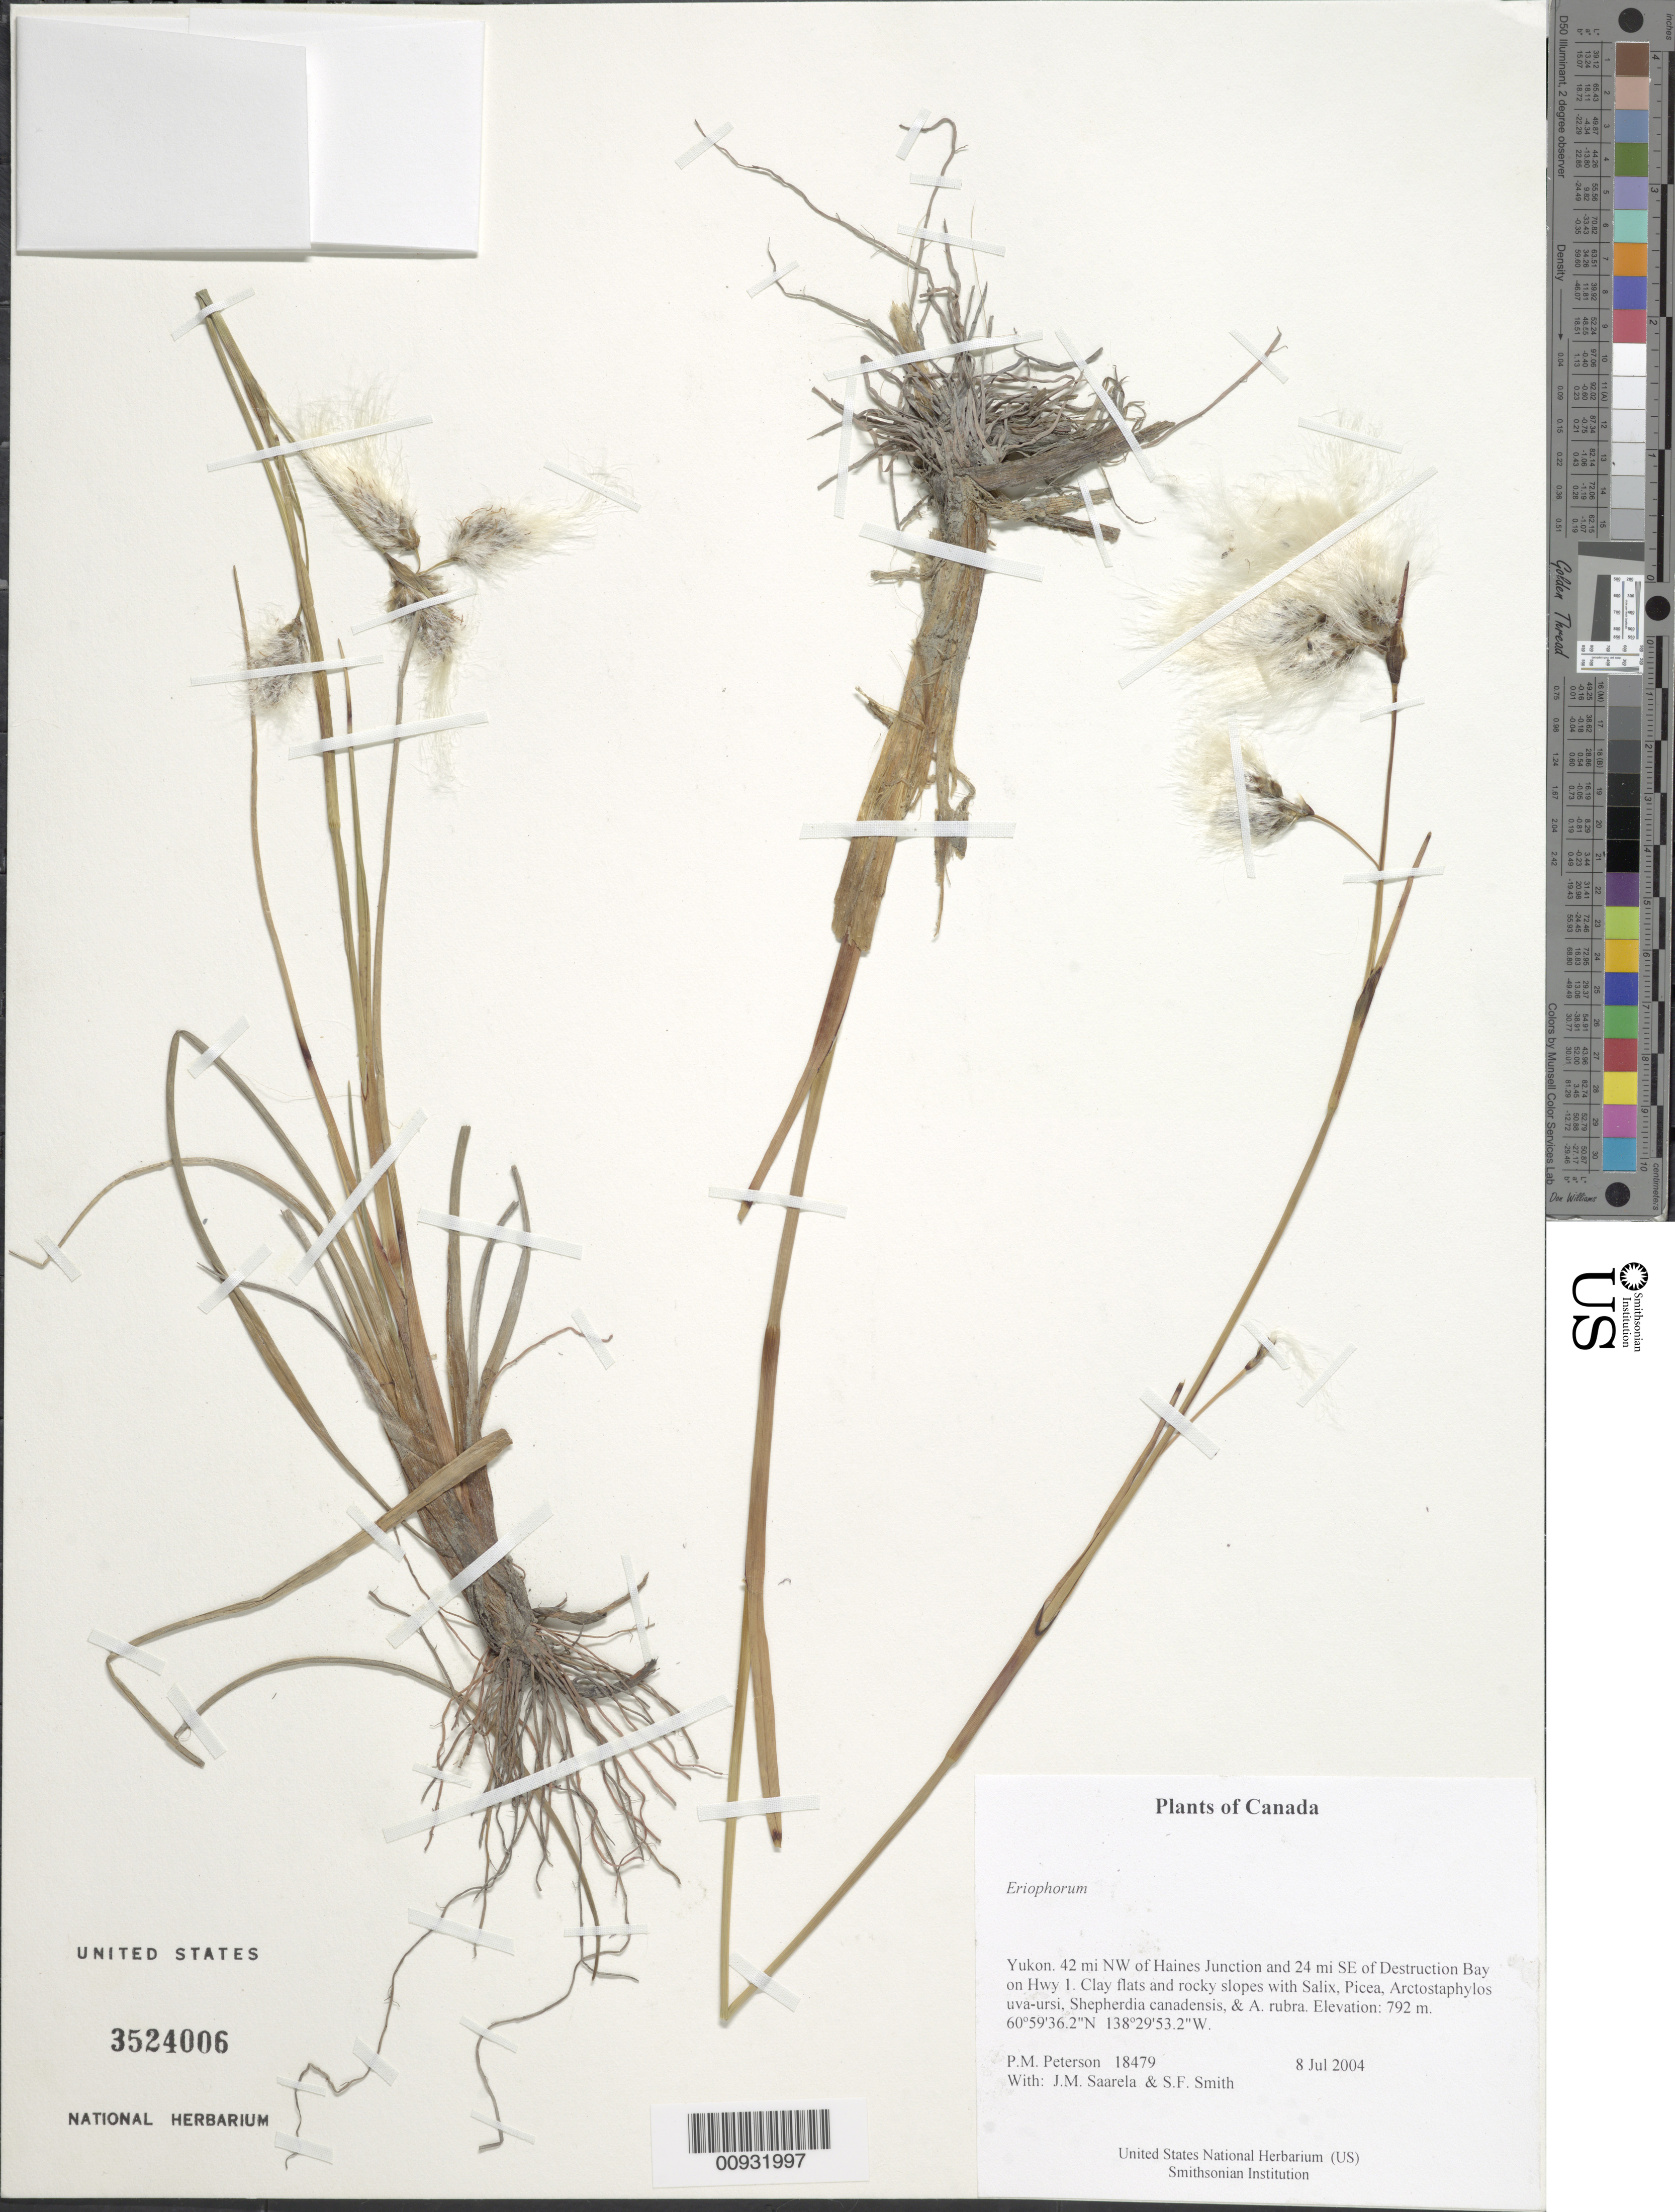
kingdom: Plantae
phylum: Tracheophyta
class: Liliopsida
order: Poales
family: Cyperaceae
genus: Eriophorum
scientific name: Eriophorum sp.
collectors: P. M. Peterson, J. Saarela & S.F. Smith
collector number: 18479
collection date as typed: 08 Jul 2004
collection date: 2004-07-08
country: Canada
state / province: Yukon Territory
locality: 42 mi NW of Haines Junction and 24 mi SE of Destruction Bay on Hwy 1. Clay flats and rocky slopes with Salix, Picea, Arctostaphylos uva-ursi, Shepherdia canadensis, & A. rubra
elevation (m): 792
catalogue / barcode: US 3524006